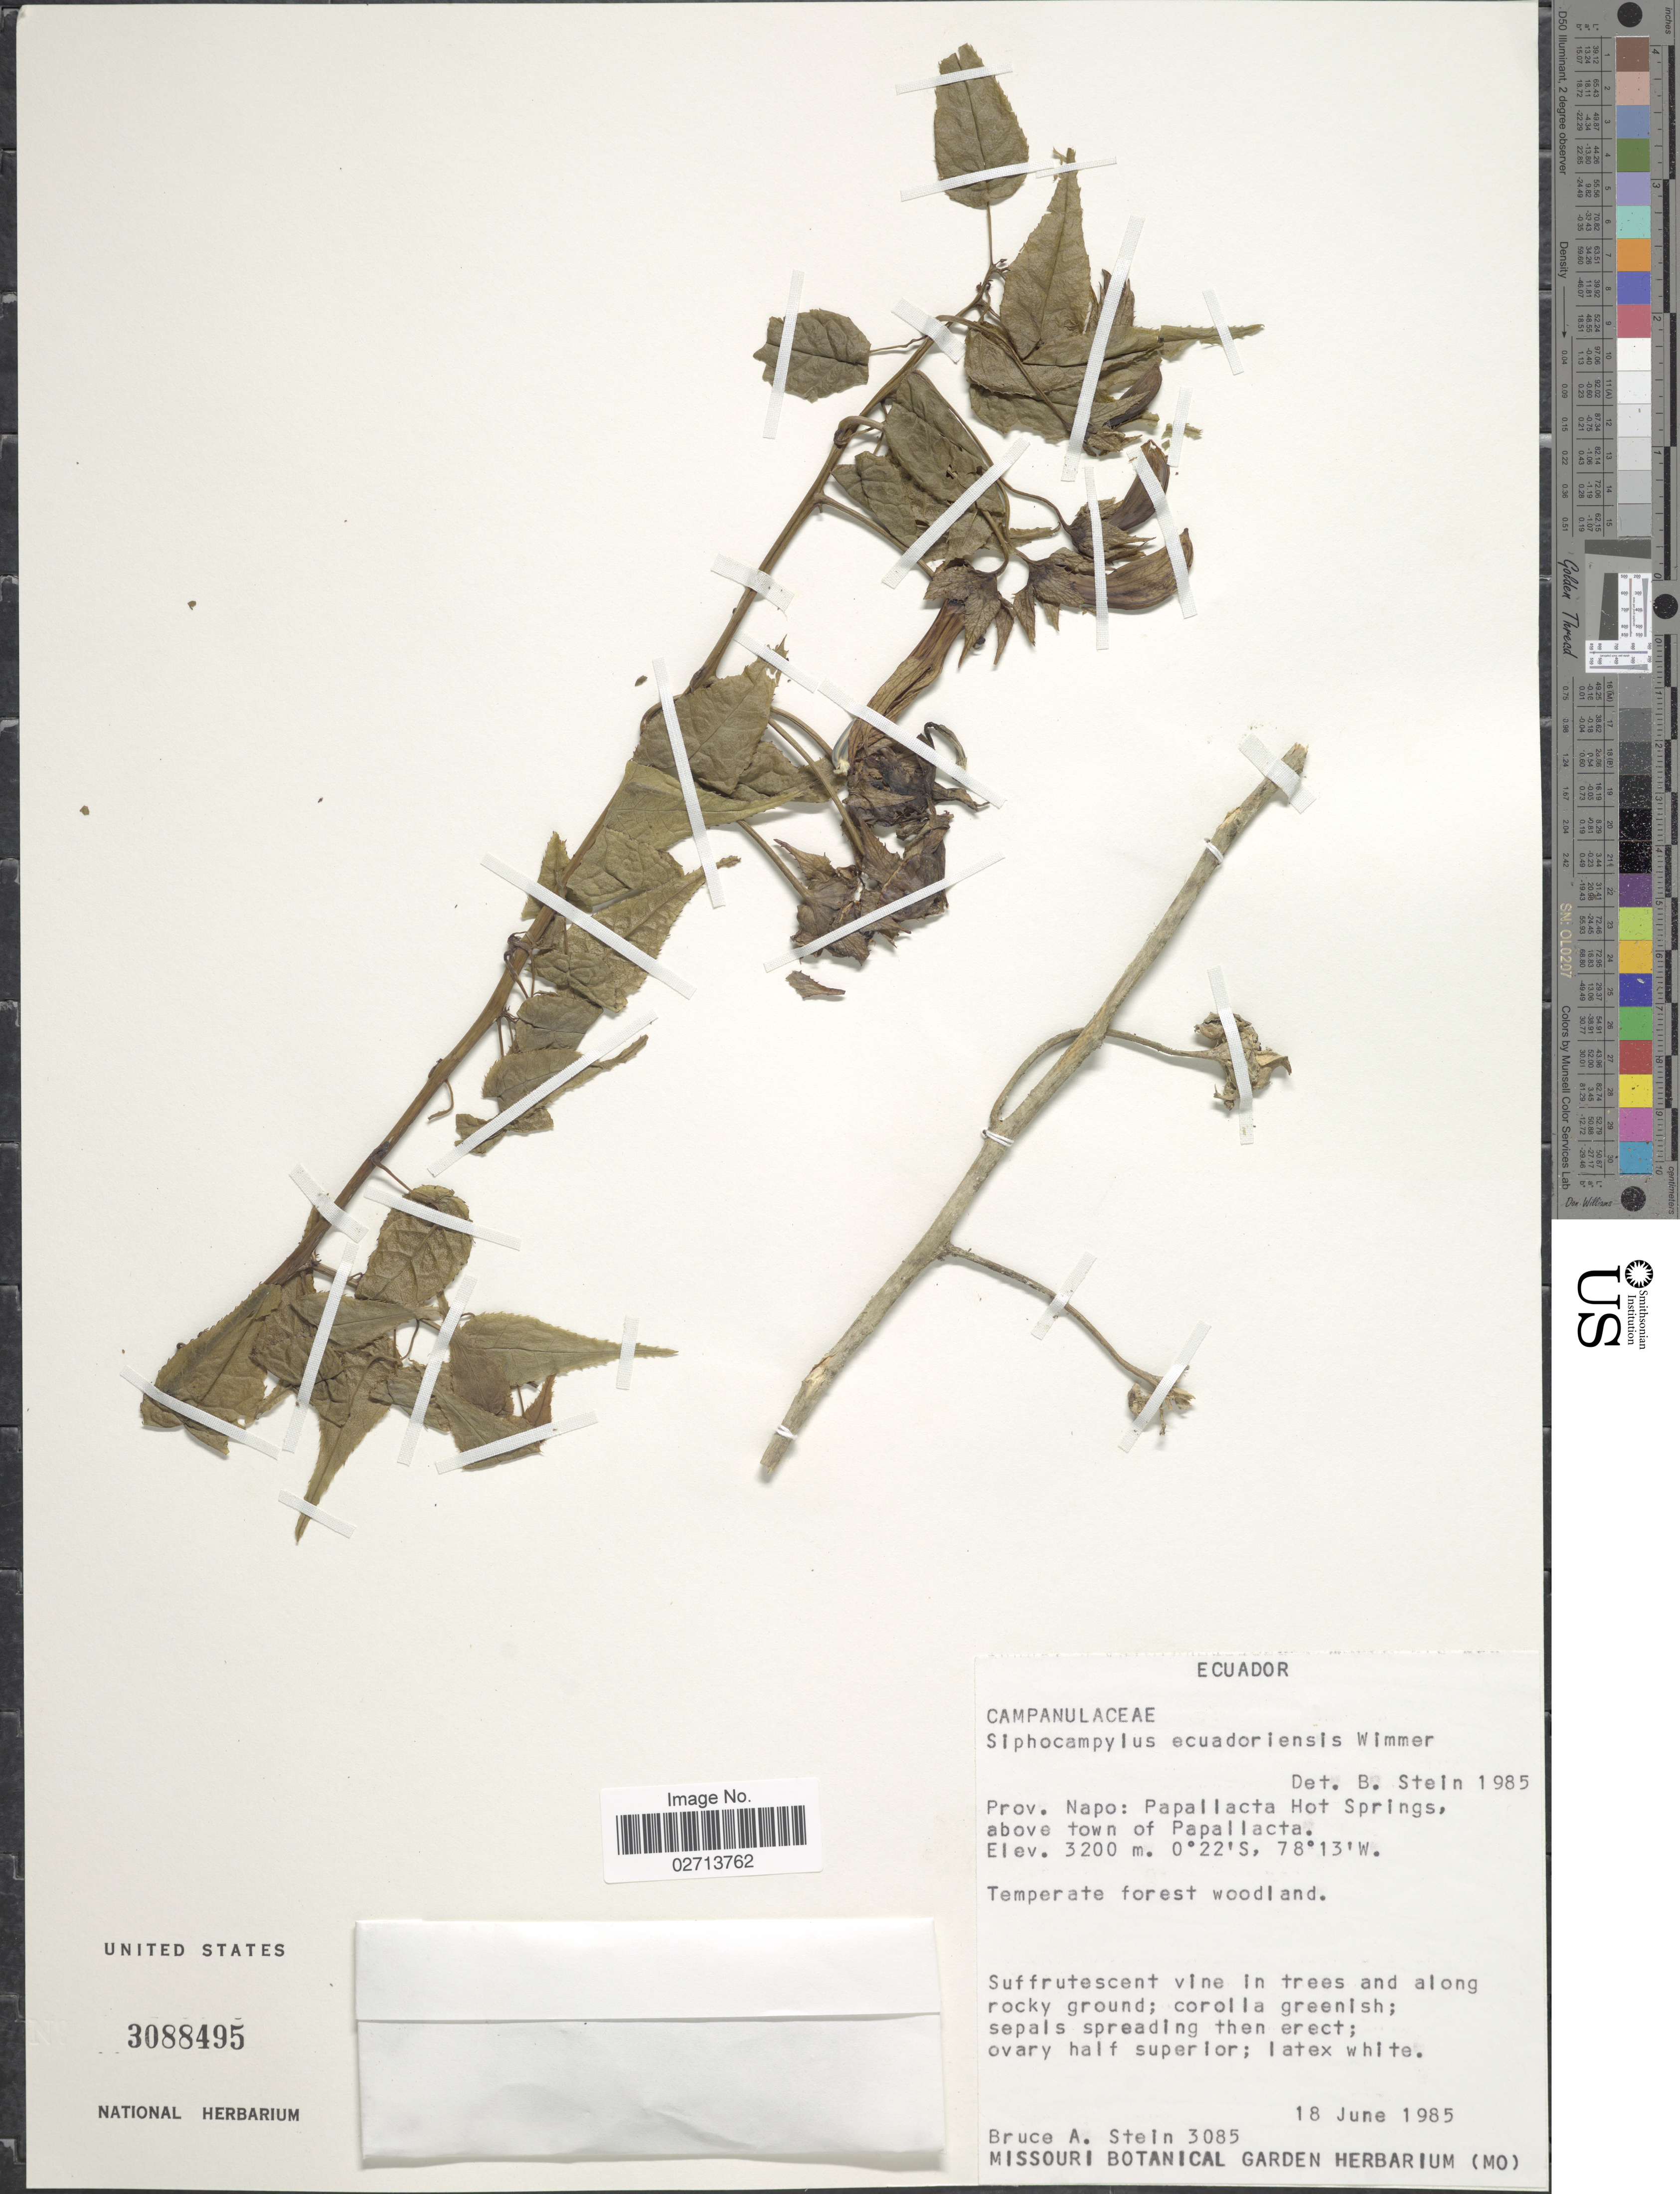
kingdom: Plantae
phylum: Tracheophyta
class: Magnoliopsida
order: Asterales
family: Campanulaceae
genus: Siphocampylus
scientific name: Siphocampylus ecuadorensis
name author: E. Wimm.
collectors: B. A. Stein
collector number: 3085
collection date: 1985-06-18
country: Ecuador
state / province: Napo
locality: Papallacta Hot Springs, above town of Papallacta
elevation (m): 3200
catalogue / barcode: US 3088495